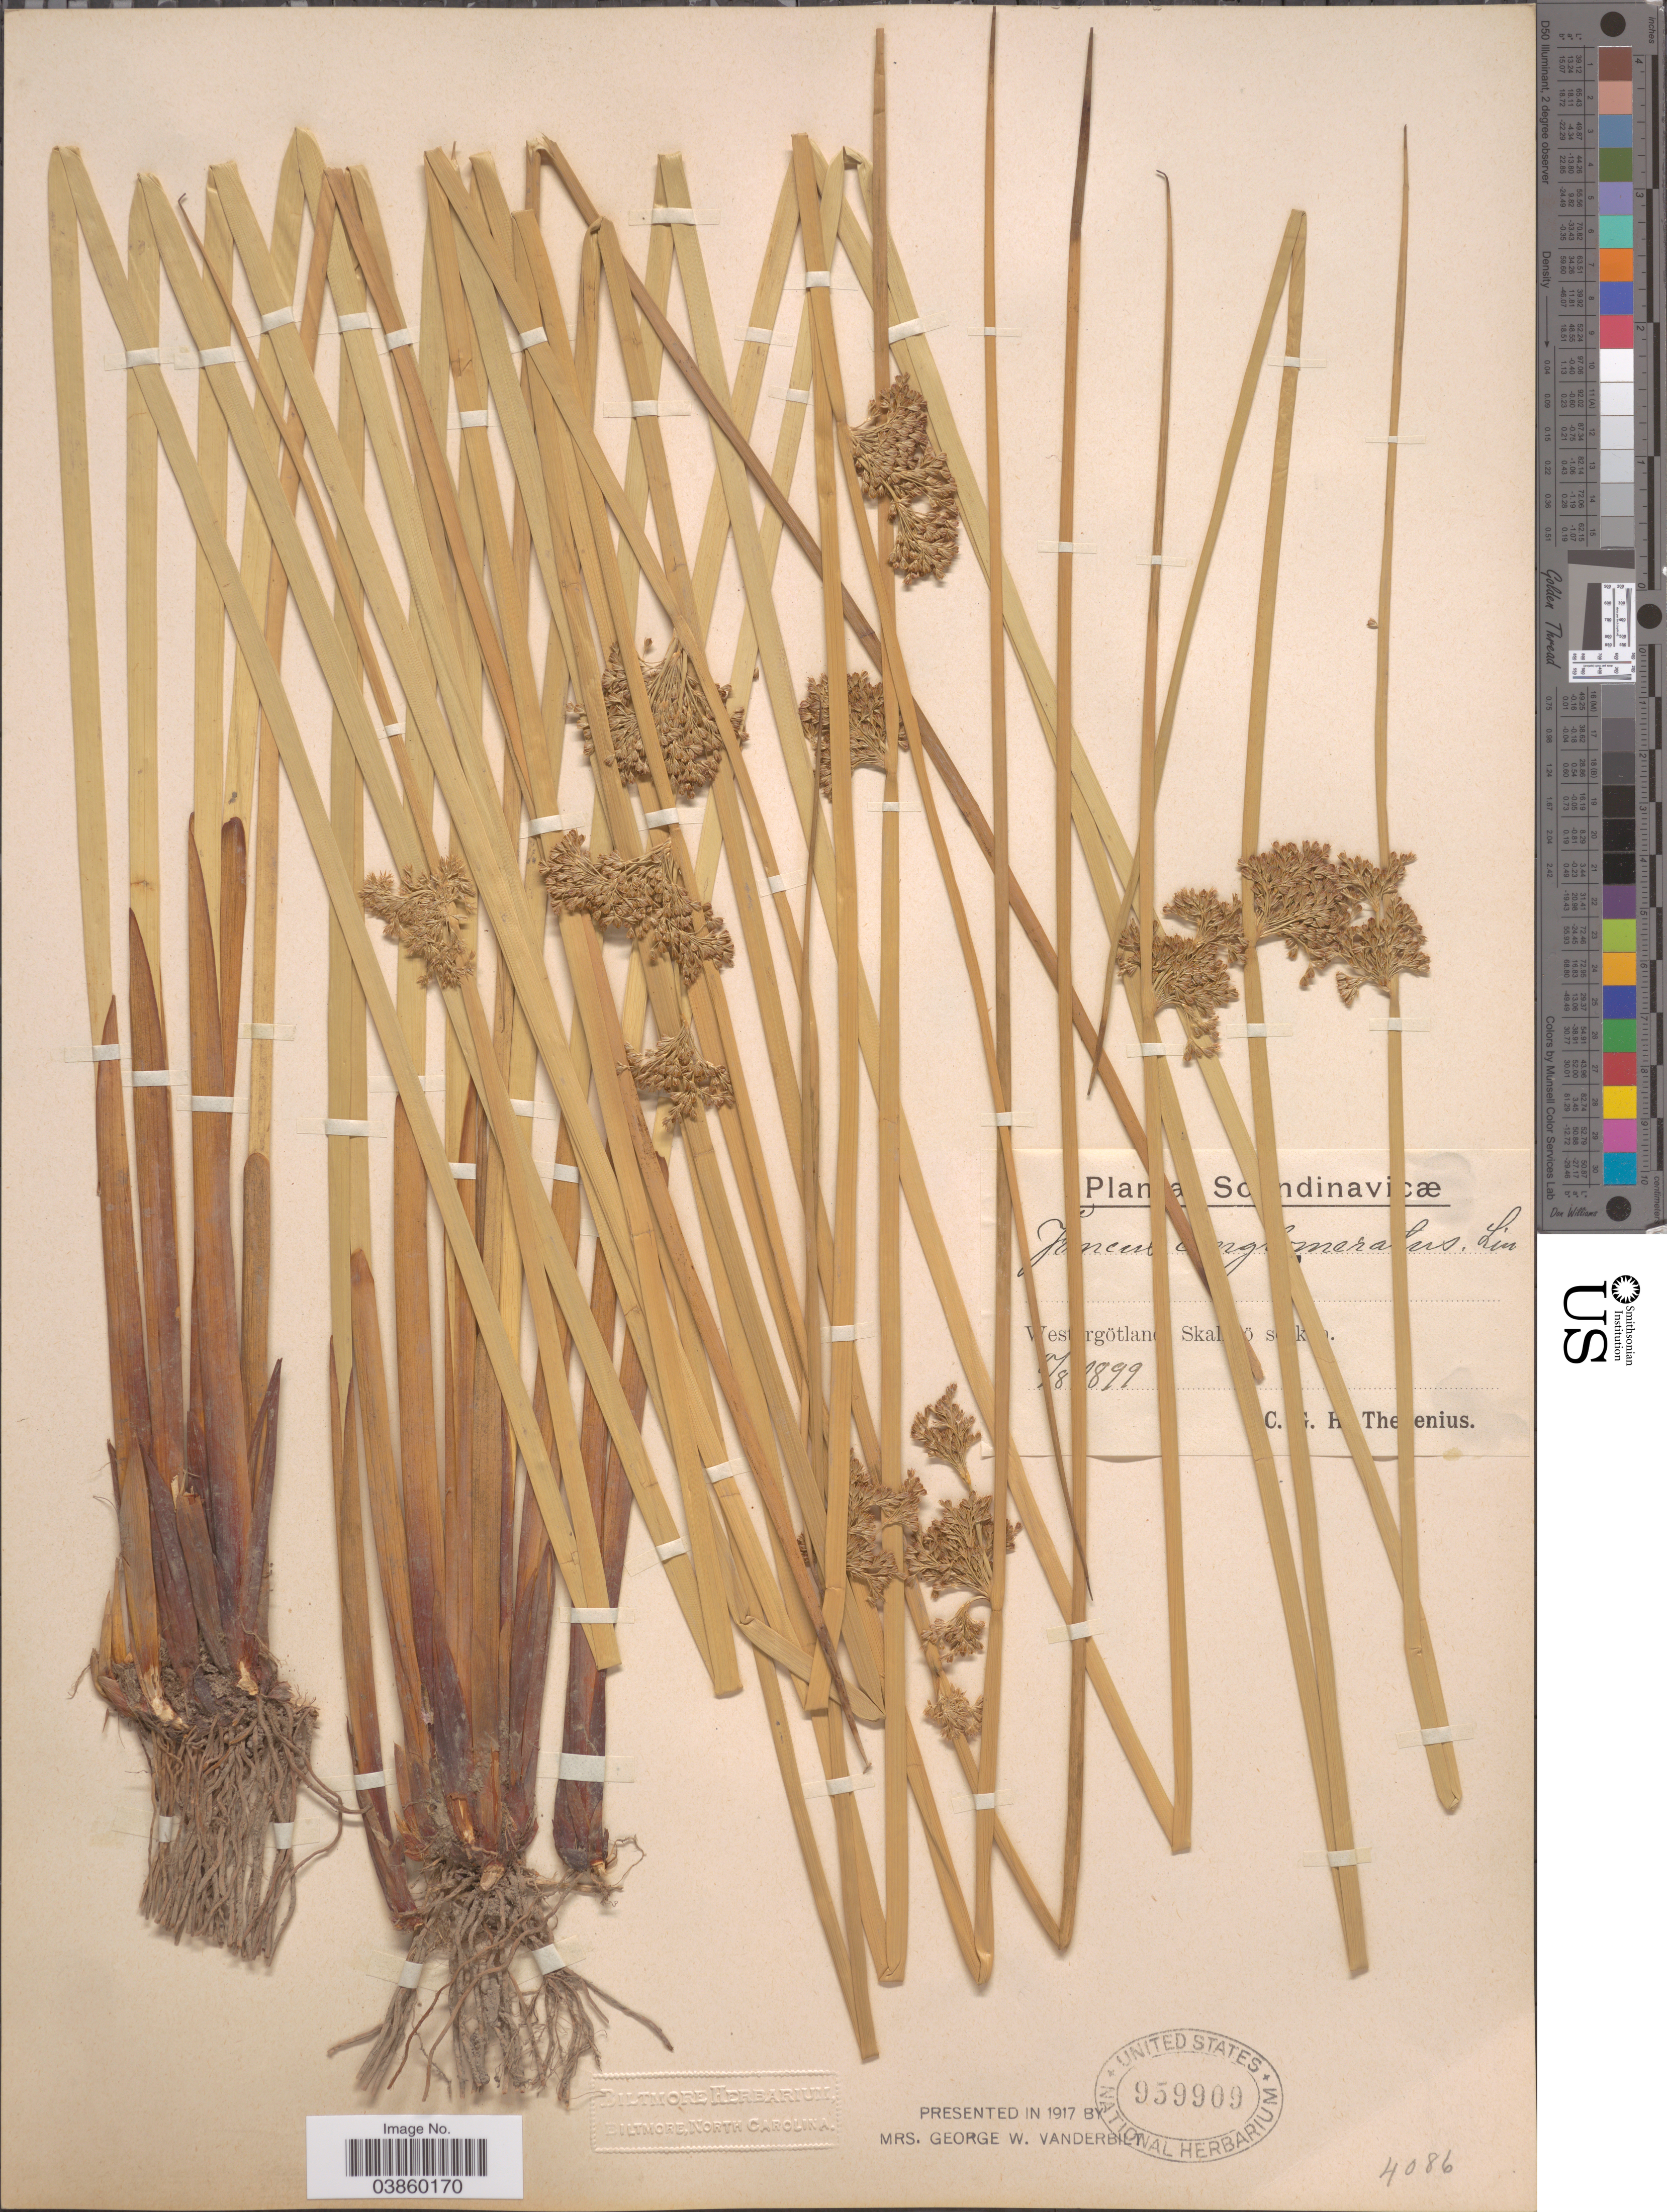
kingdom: Plantae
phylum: Tracheophyta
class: Liliopsida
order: Poales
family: Juncaceae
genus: Juncus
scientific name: Juncus conglomeratus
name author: L.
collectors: C. Thedenius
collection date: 1899-08-08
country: Sweden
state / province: Västra Götaland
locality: Scandinavicæ. Westergötland, Skallsjö socken.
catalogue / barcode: US 959909